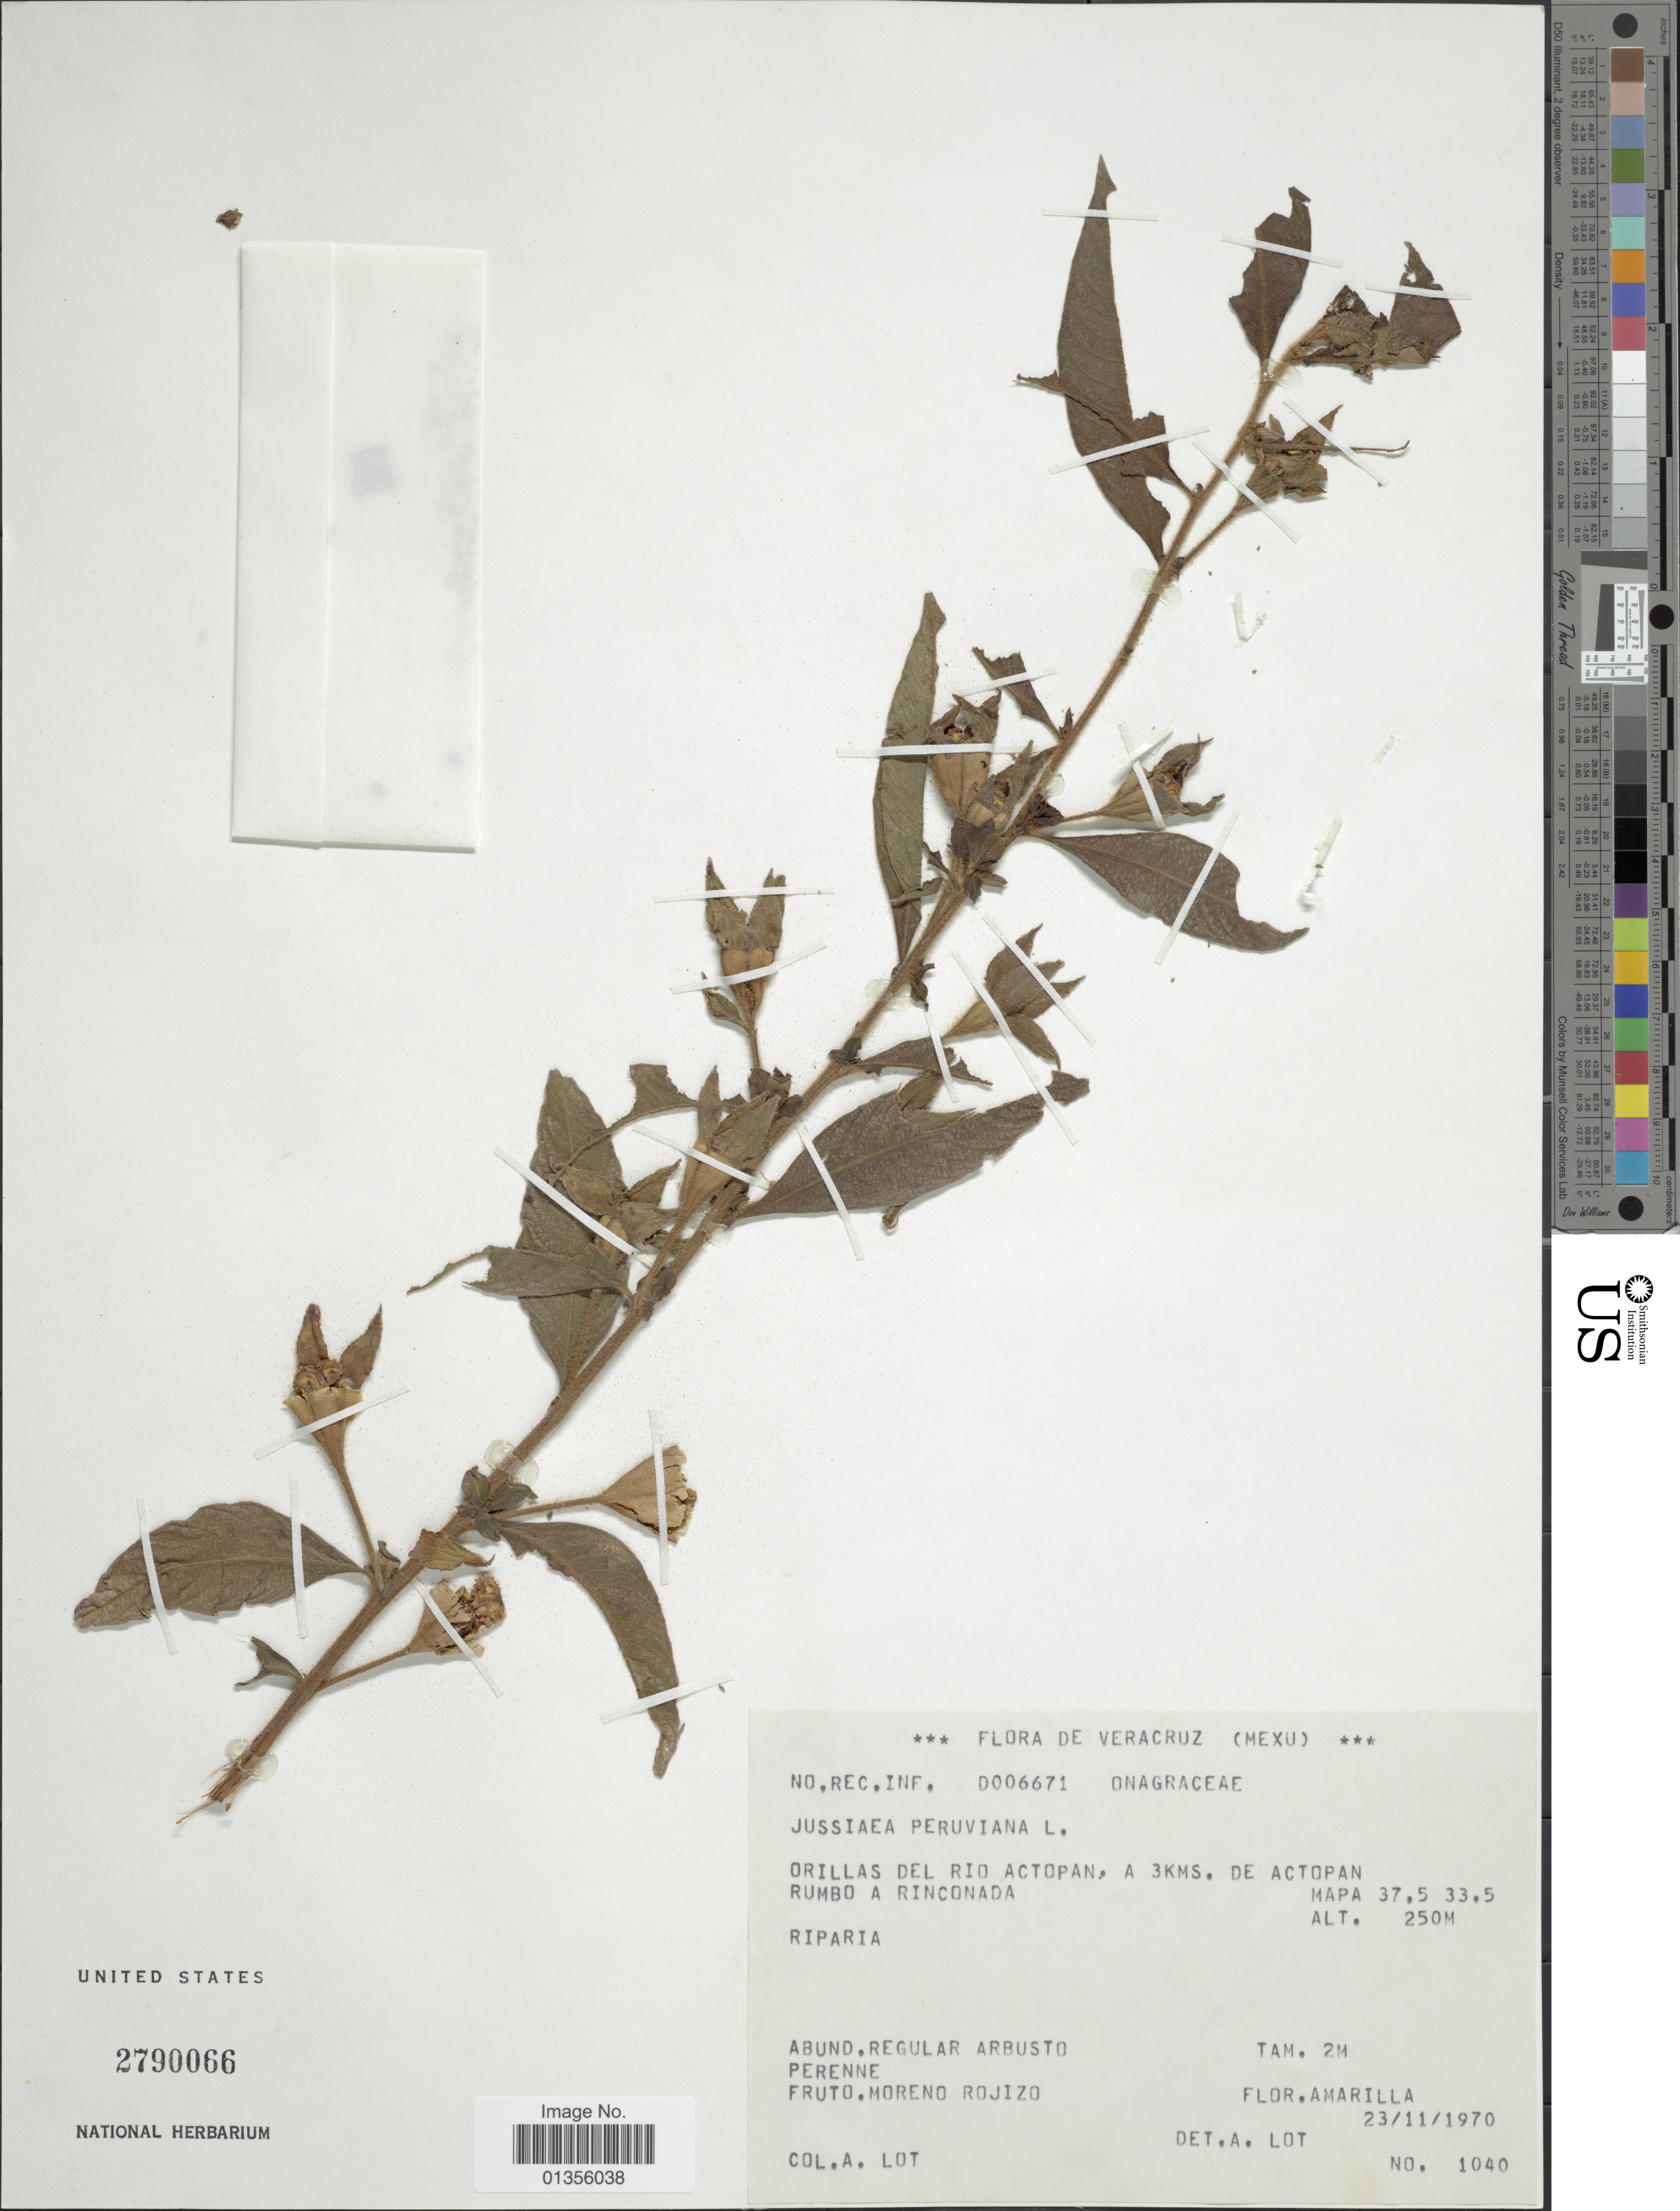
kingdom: Plantae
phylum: Tracheophyta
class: Magnoliopsida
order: Myrtales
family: Onagraceae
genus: Ludwigia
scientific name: Ludwigia peruviana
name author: (L.) H. Hara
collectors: Lot, A.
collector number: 1040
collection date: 1970-11-23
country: Mexico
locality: Veracruz. Orillas del Rio Actopan, a 3 kms. de Actopan. Rumbo a Rinconada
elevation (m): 250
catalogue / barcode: US 2790066